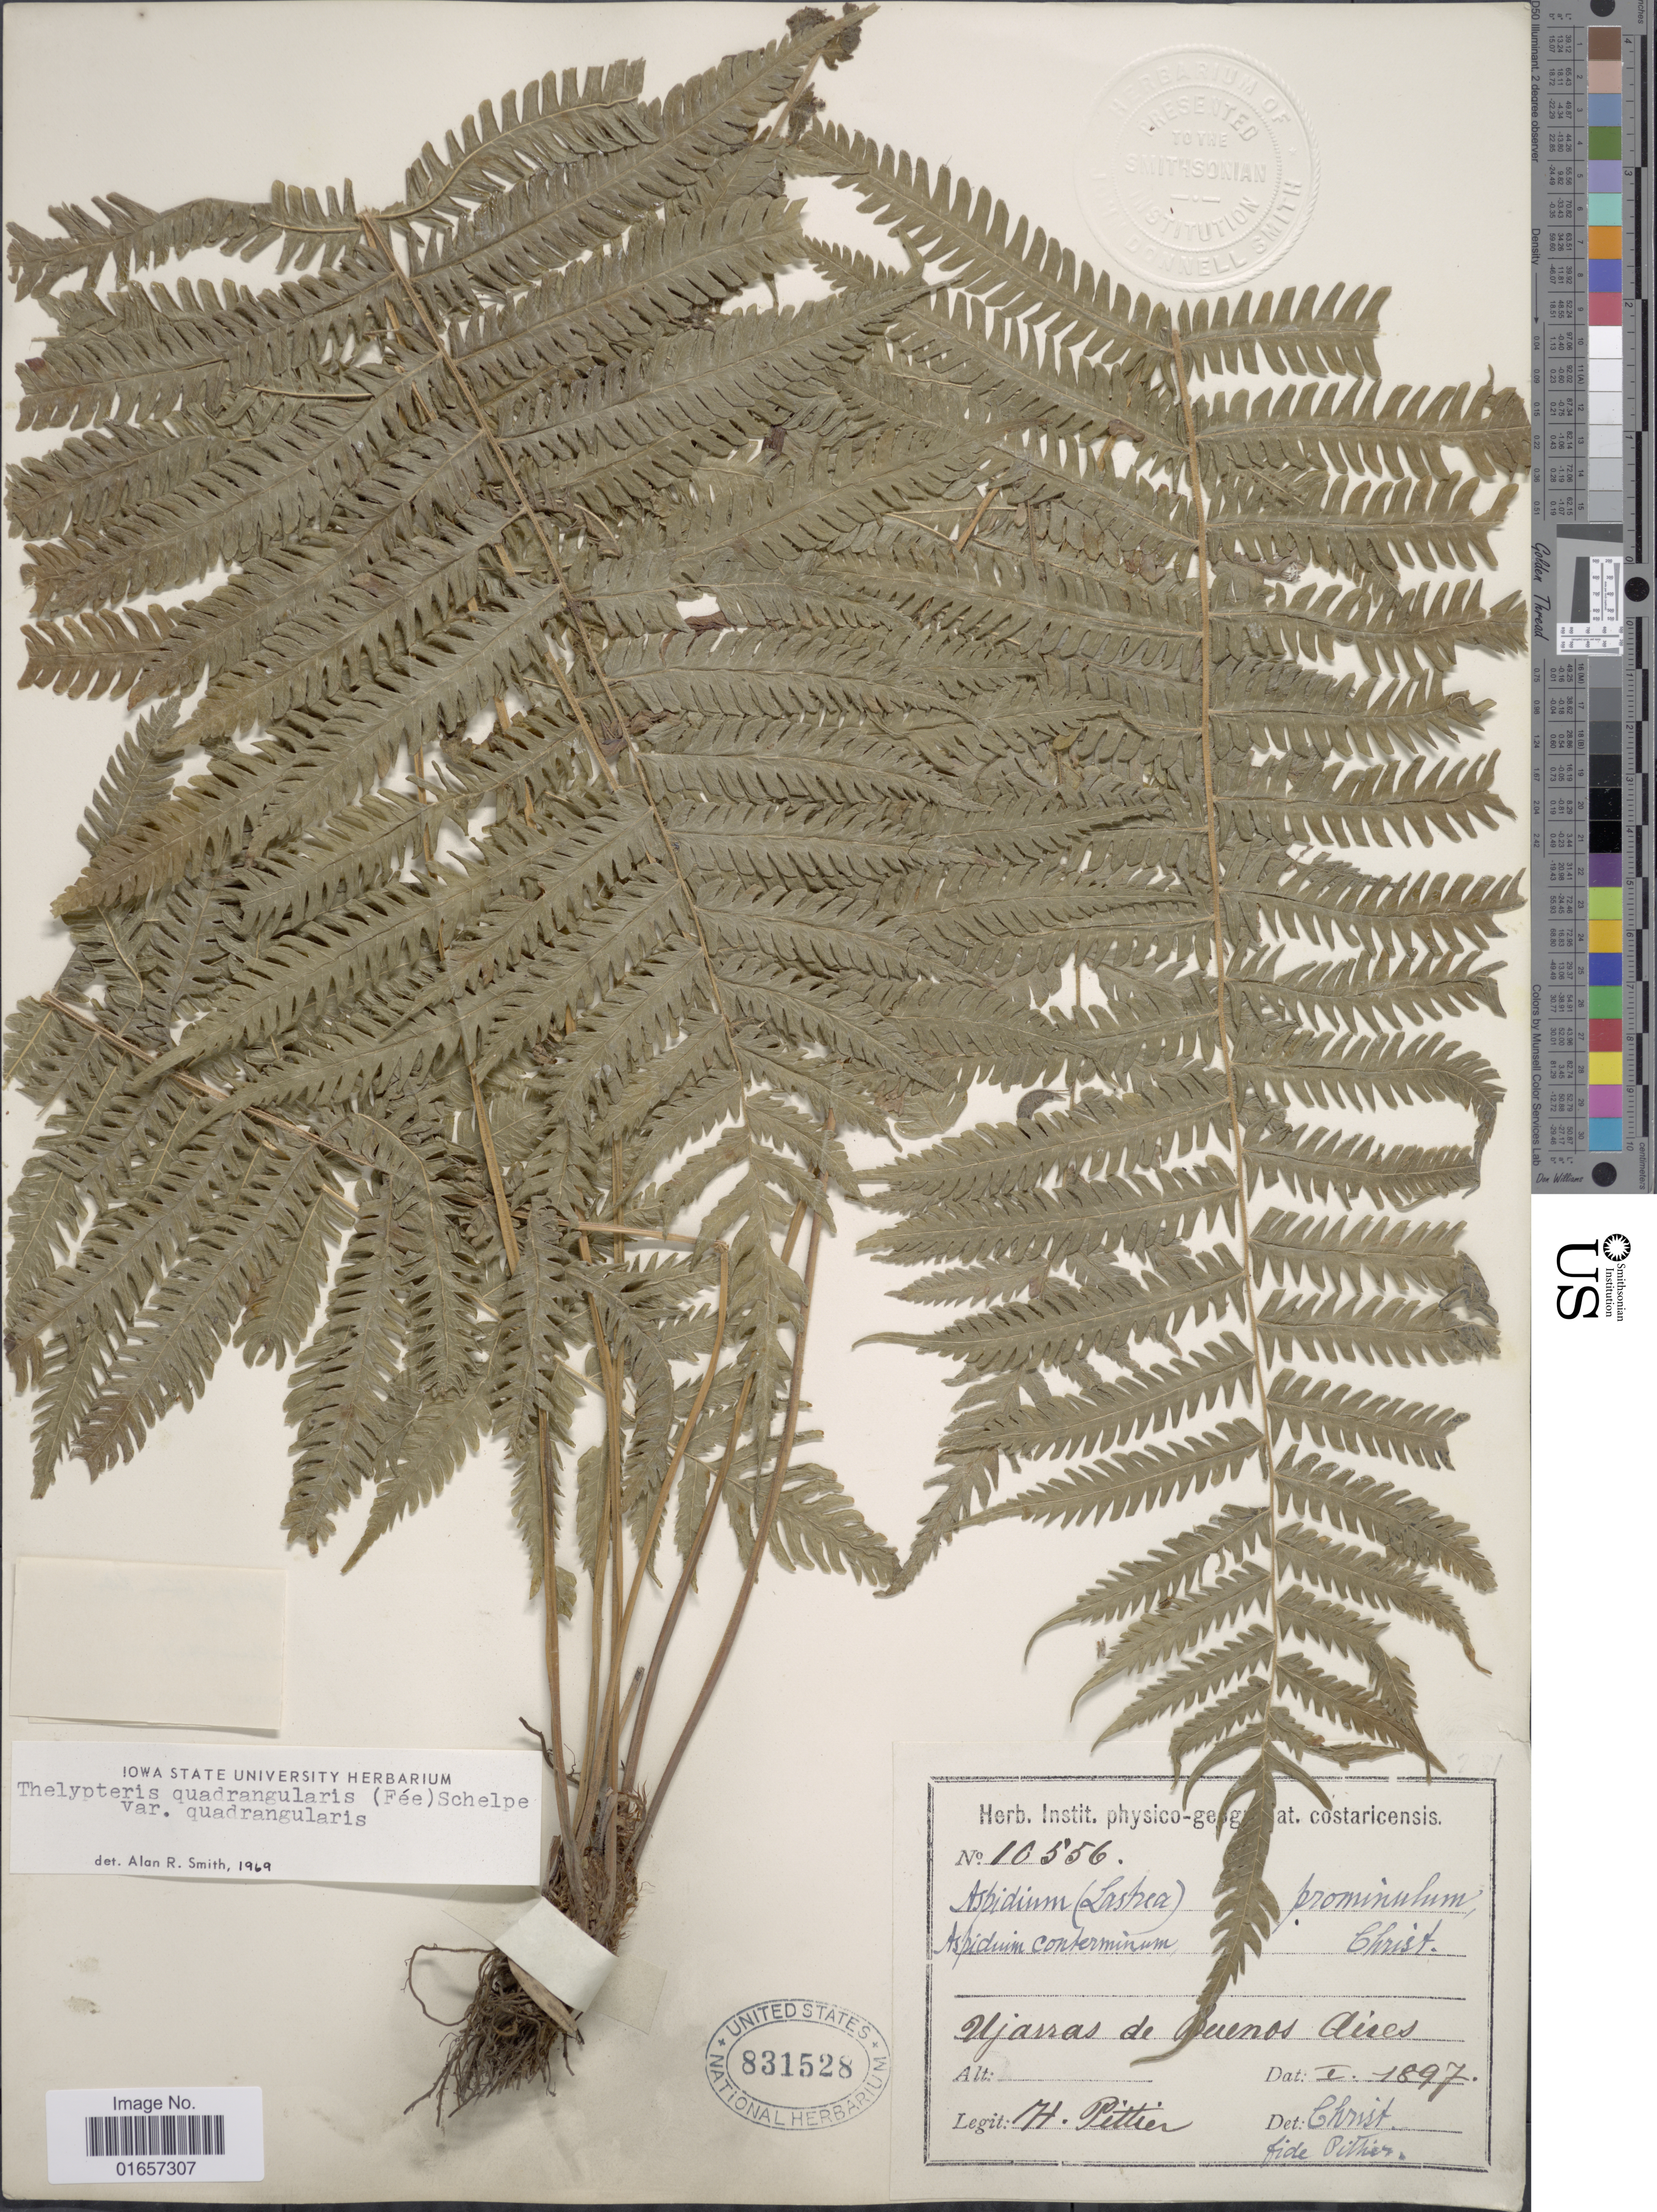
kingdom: Plantae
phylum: Tracheophyta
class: Polypodiopsida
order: Polypodiales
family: Thelypteridaceae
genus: Christella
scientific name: Christella hispidula var. hispidula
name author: (Decne.) Holttum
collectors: H. F. Pittier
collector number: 10556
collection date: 1897-01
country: Costa Rica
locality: Ujarras de Buenos Aires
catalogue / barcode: US 831528